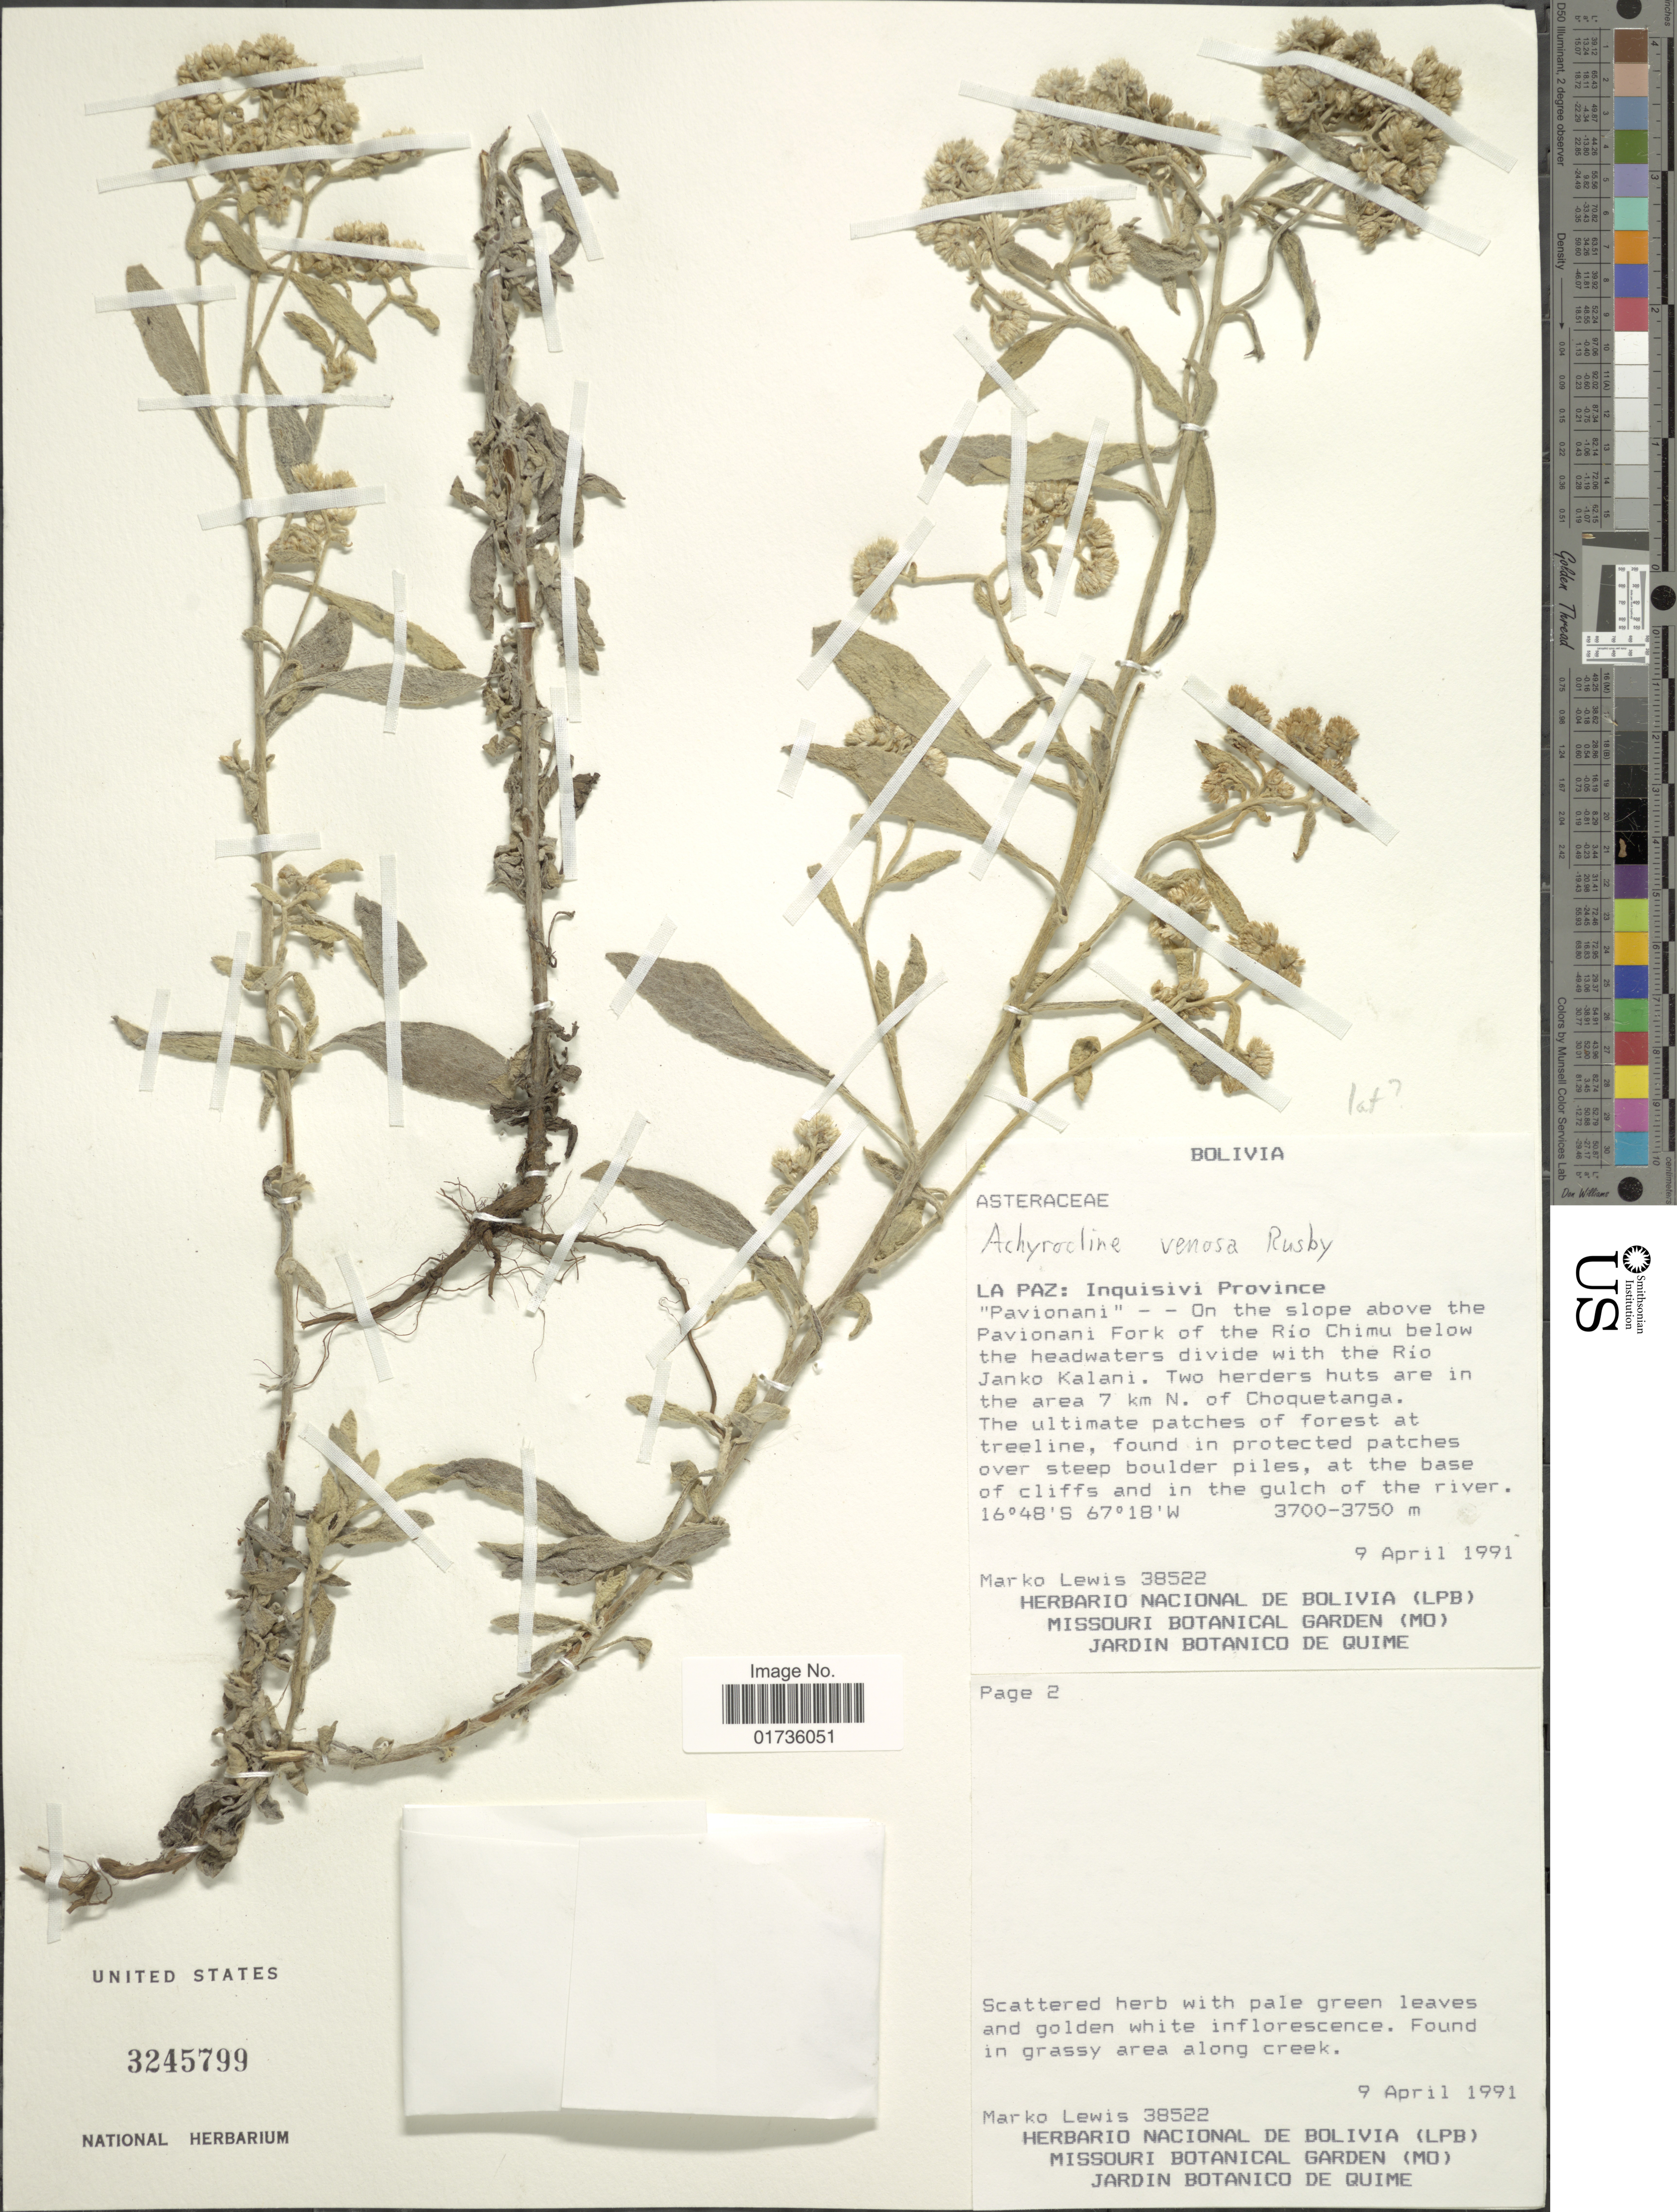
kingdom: Plantae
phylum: Tracheophyta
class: Magnoliopsida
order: Asterales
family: Asteraceae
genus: Achyrocline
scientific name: Achyrocline venosa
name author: Rusby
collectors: M. A. Lewis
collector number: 38522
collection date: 1991-04-09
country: Bolivia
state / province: La Paz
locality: Inquisivi Province 'Pavionani' - - On the slope above the Pavionani Fork of the Rio Chimu Río janko Kalani. Two herders huts are in the area 7 km N of Choquetanga. The ultimate patches of forest at treeline, found in protected patches over steep boulder piles, ath the base of cliffs and in the gulch of the river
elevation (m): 3700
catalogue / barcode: US 3245799